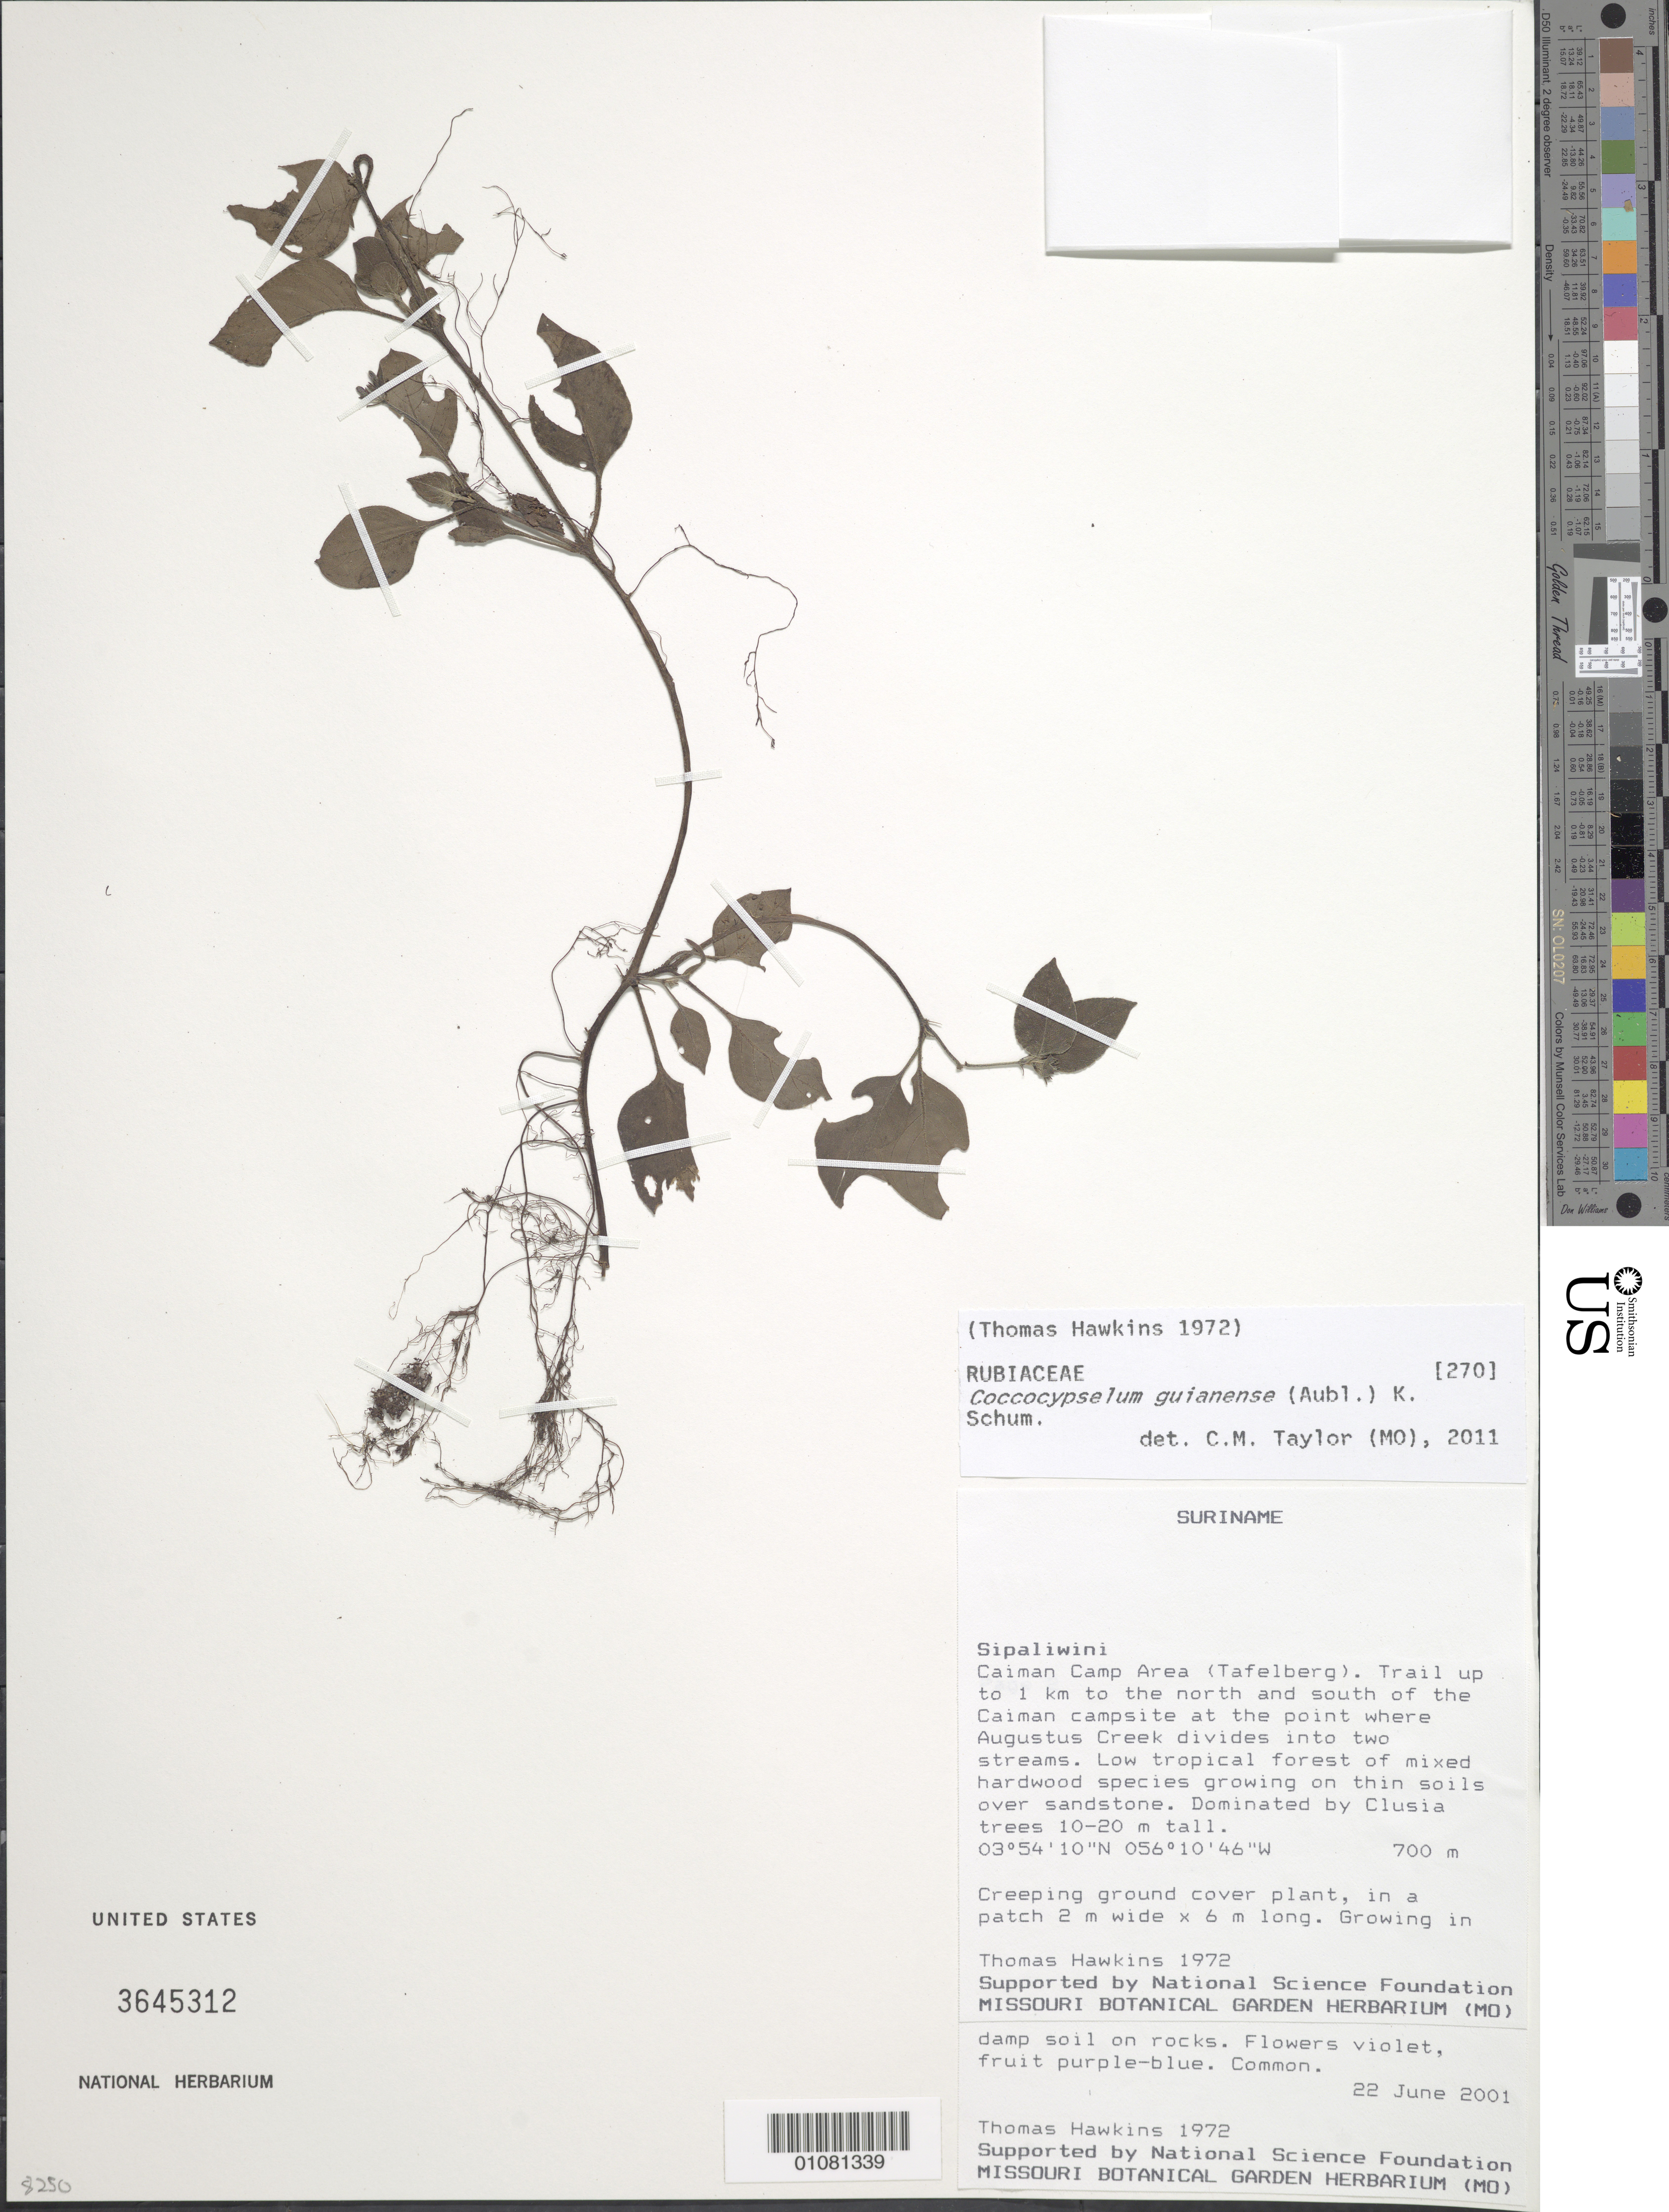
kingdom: Plantae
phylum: Tracheophyta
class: Magnoliopsida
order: Gentianales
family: Rubiaceae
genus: Coccocypselum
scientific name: Coccocypselum guianense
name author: (Aubl.) K. Schum.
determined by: Taylor, Charlotte M.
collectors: T. Hawkins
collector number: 1972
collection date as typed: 22-Jun-01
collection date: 2001-06-22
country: Suriname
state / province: Sipaliwini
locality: Tafelberg (Table Mountain), Caiman Camp Area, at the point where Augustus Creek divides into two streams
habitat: Low tropical forest of mixed hardwood species on thin soils over sandstone; dominated by Clusia trees 10-20m tall. Growing in damp soil on rocks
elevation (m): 700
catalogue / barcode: US 3645312